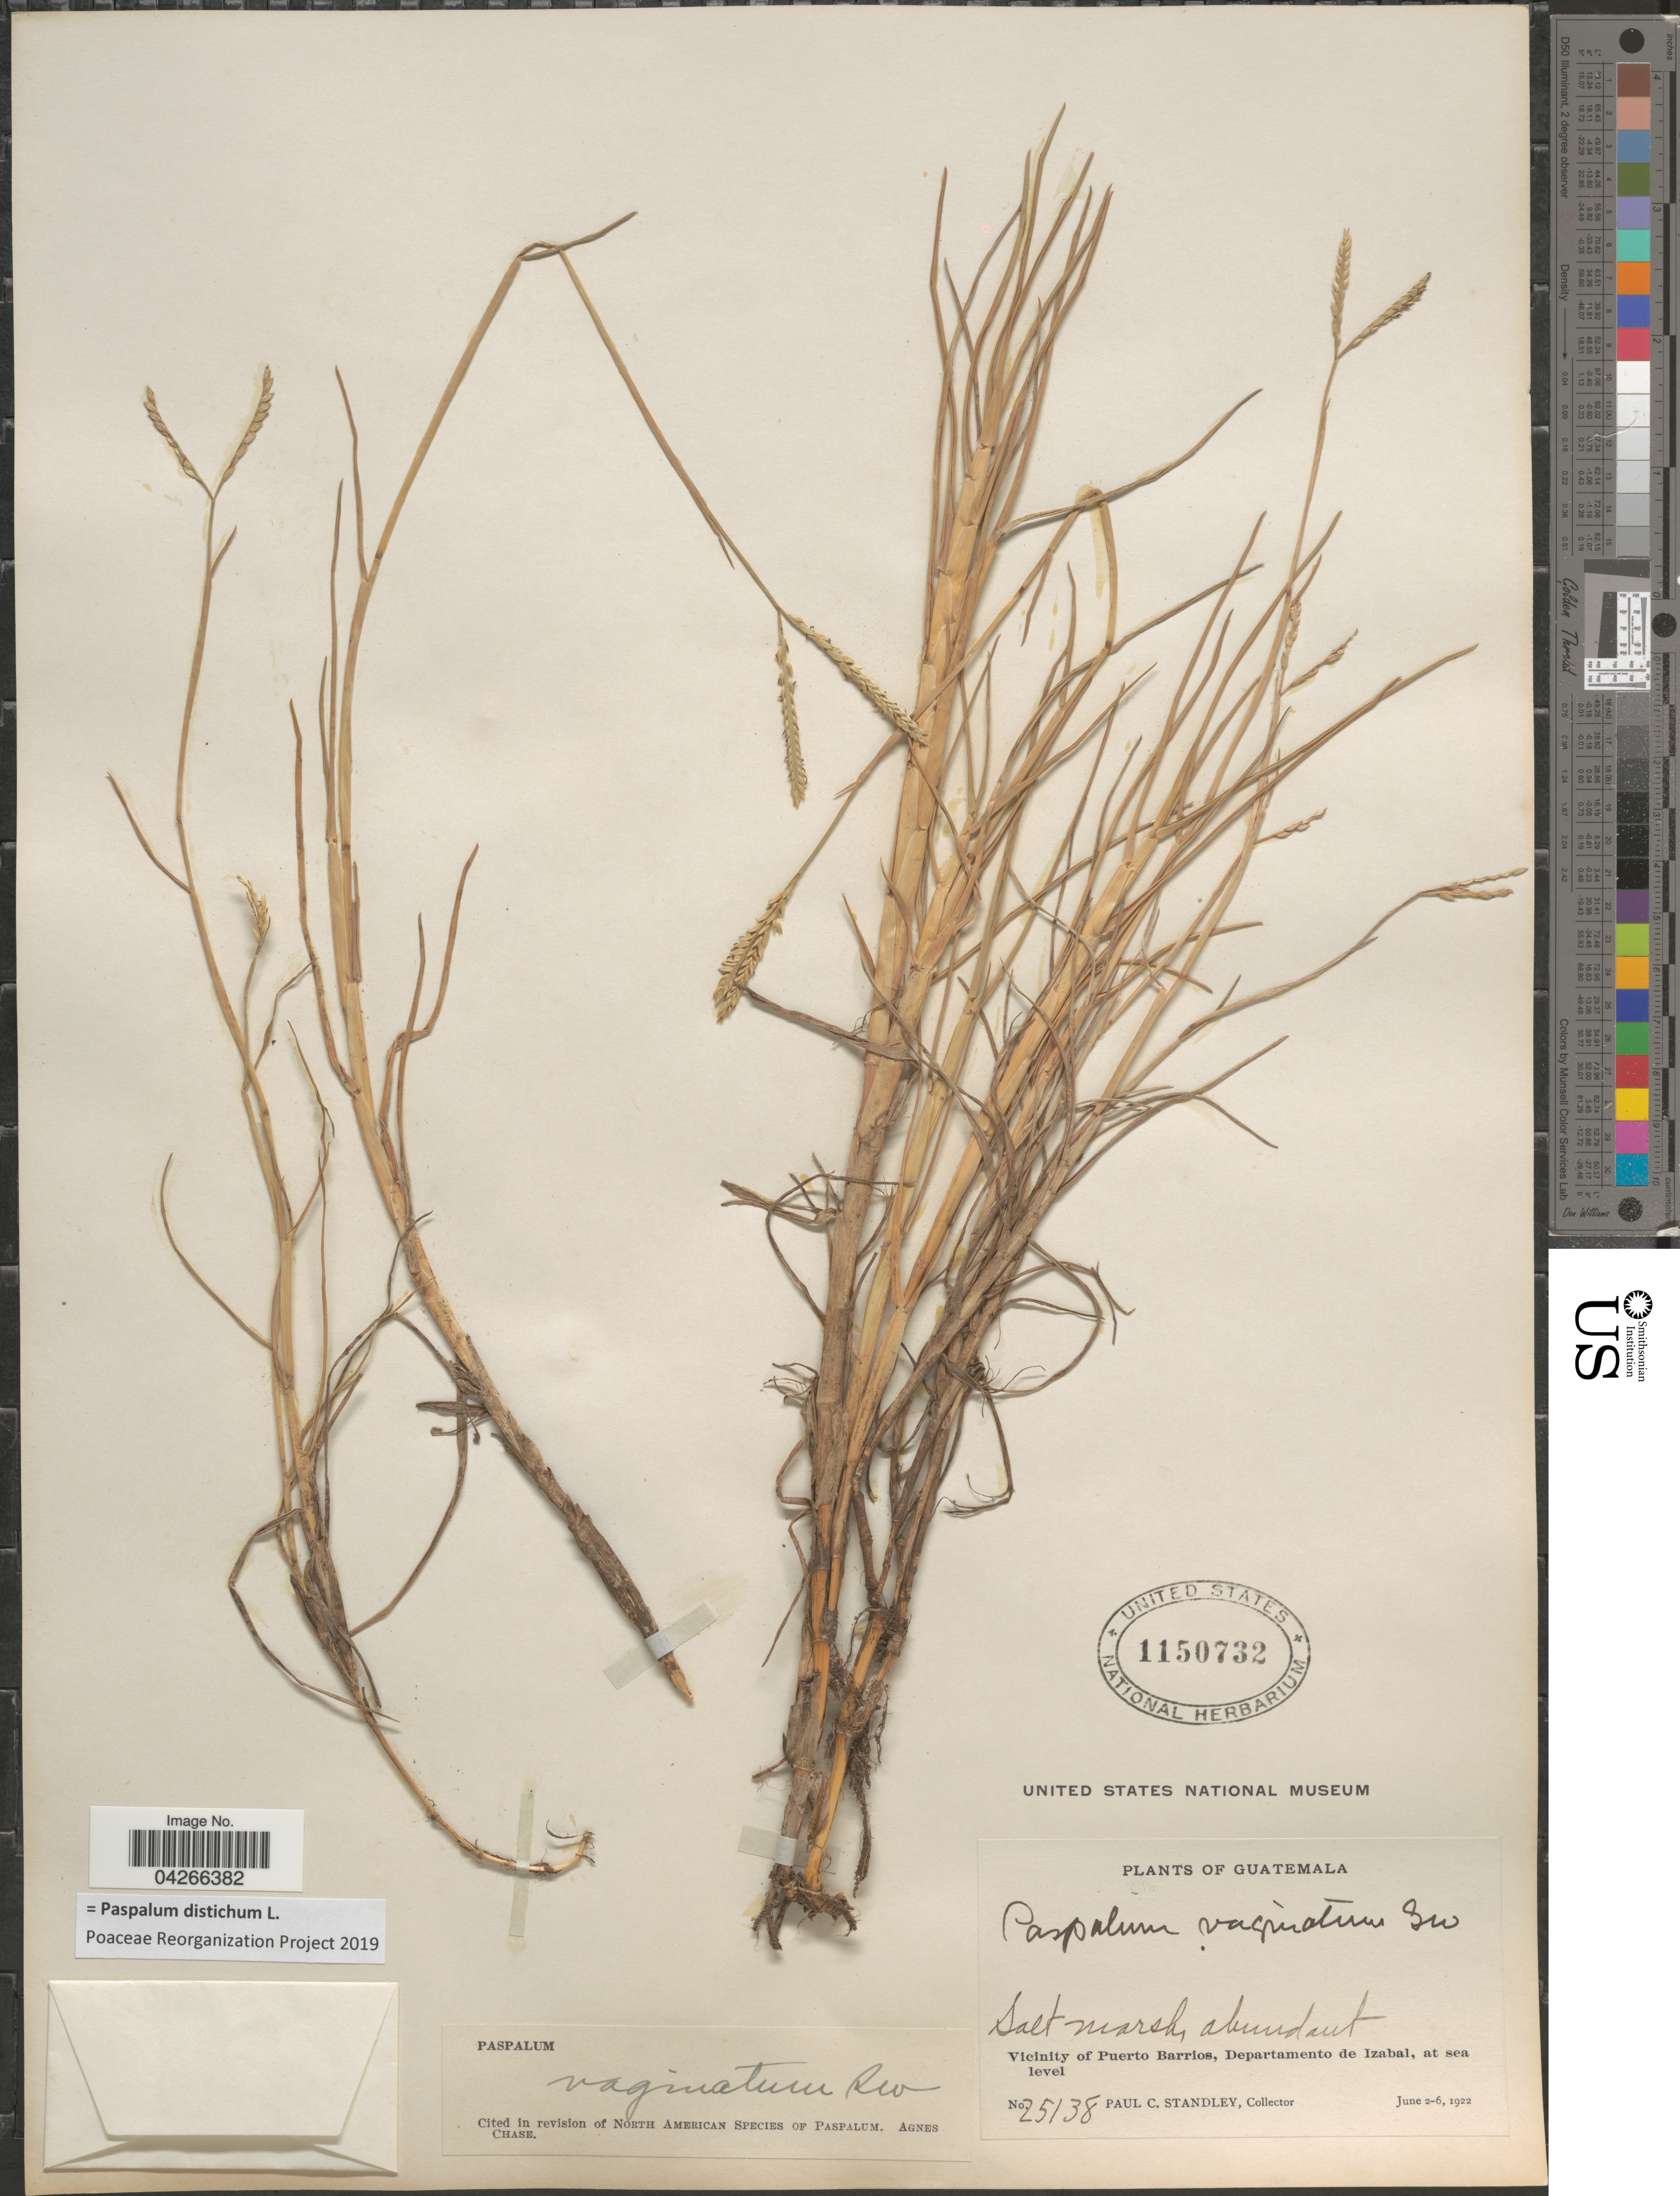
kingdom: Plantae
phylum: Tracheophyta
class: Liliopsida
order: Poales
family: Poaceae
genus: Paspalum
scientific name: Paspalum distichum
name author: L.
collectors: P. C. Standley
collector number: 25138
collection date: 1922-06-02/1922-06-06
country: Guatemala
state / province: Izabal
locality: Salt marsh, abundant. Vicinity of Puerto Barrios, Departamento de Izabal.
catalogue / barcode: US 1150732